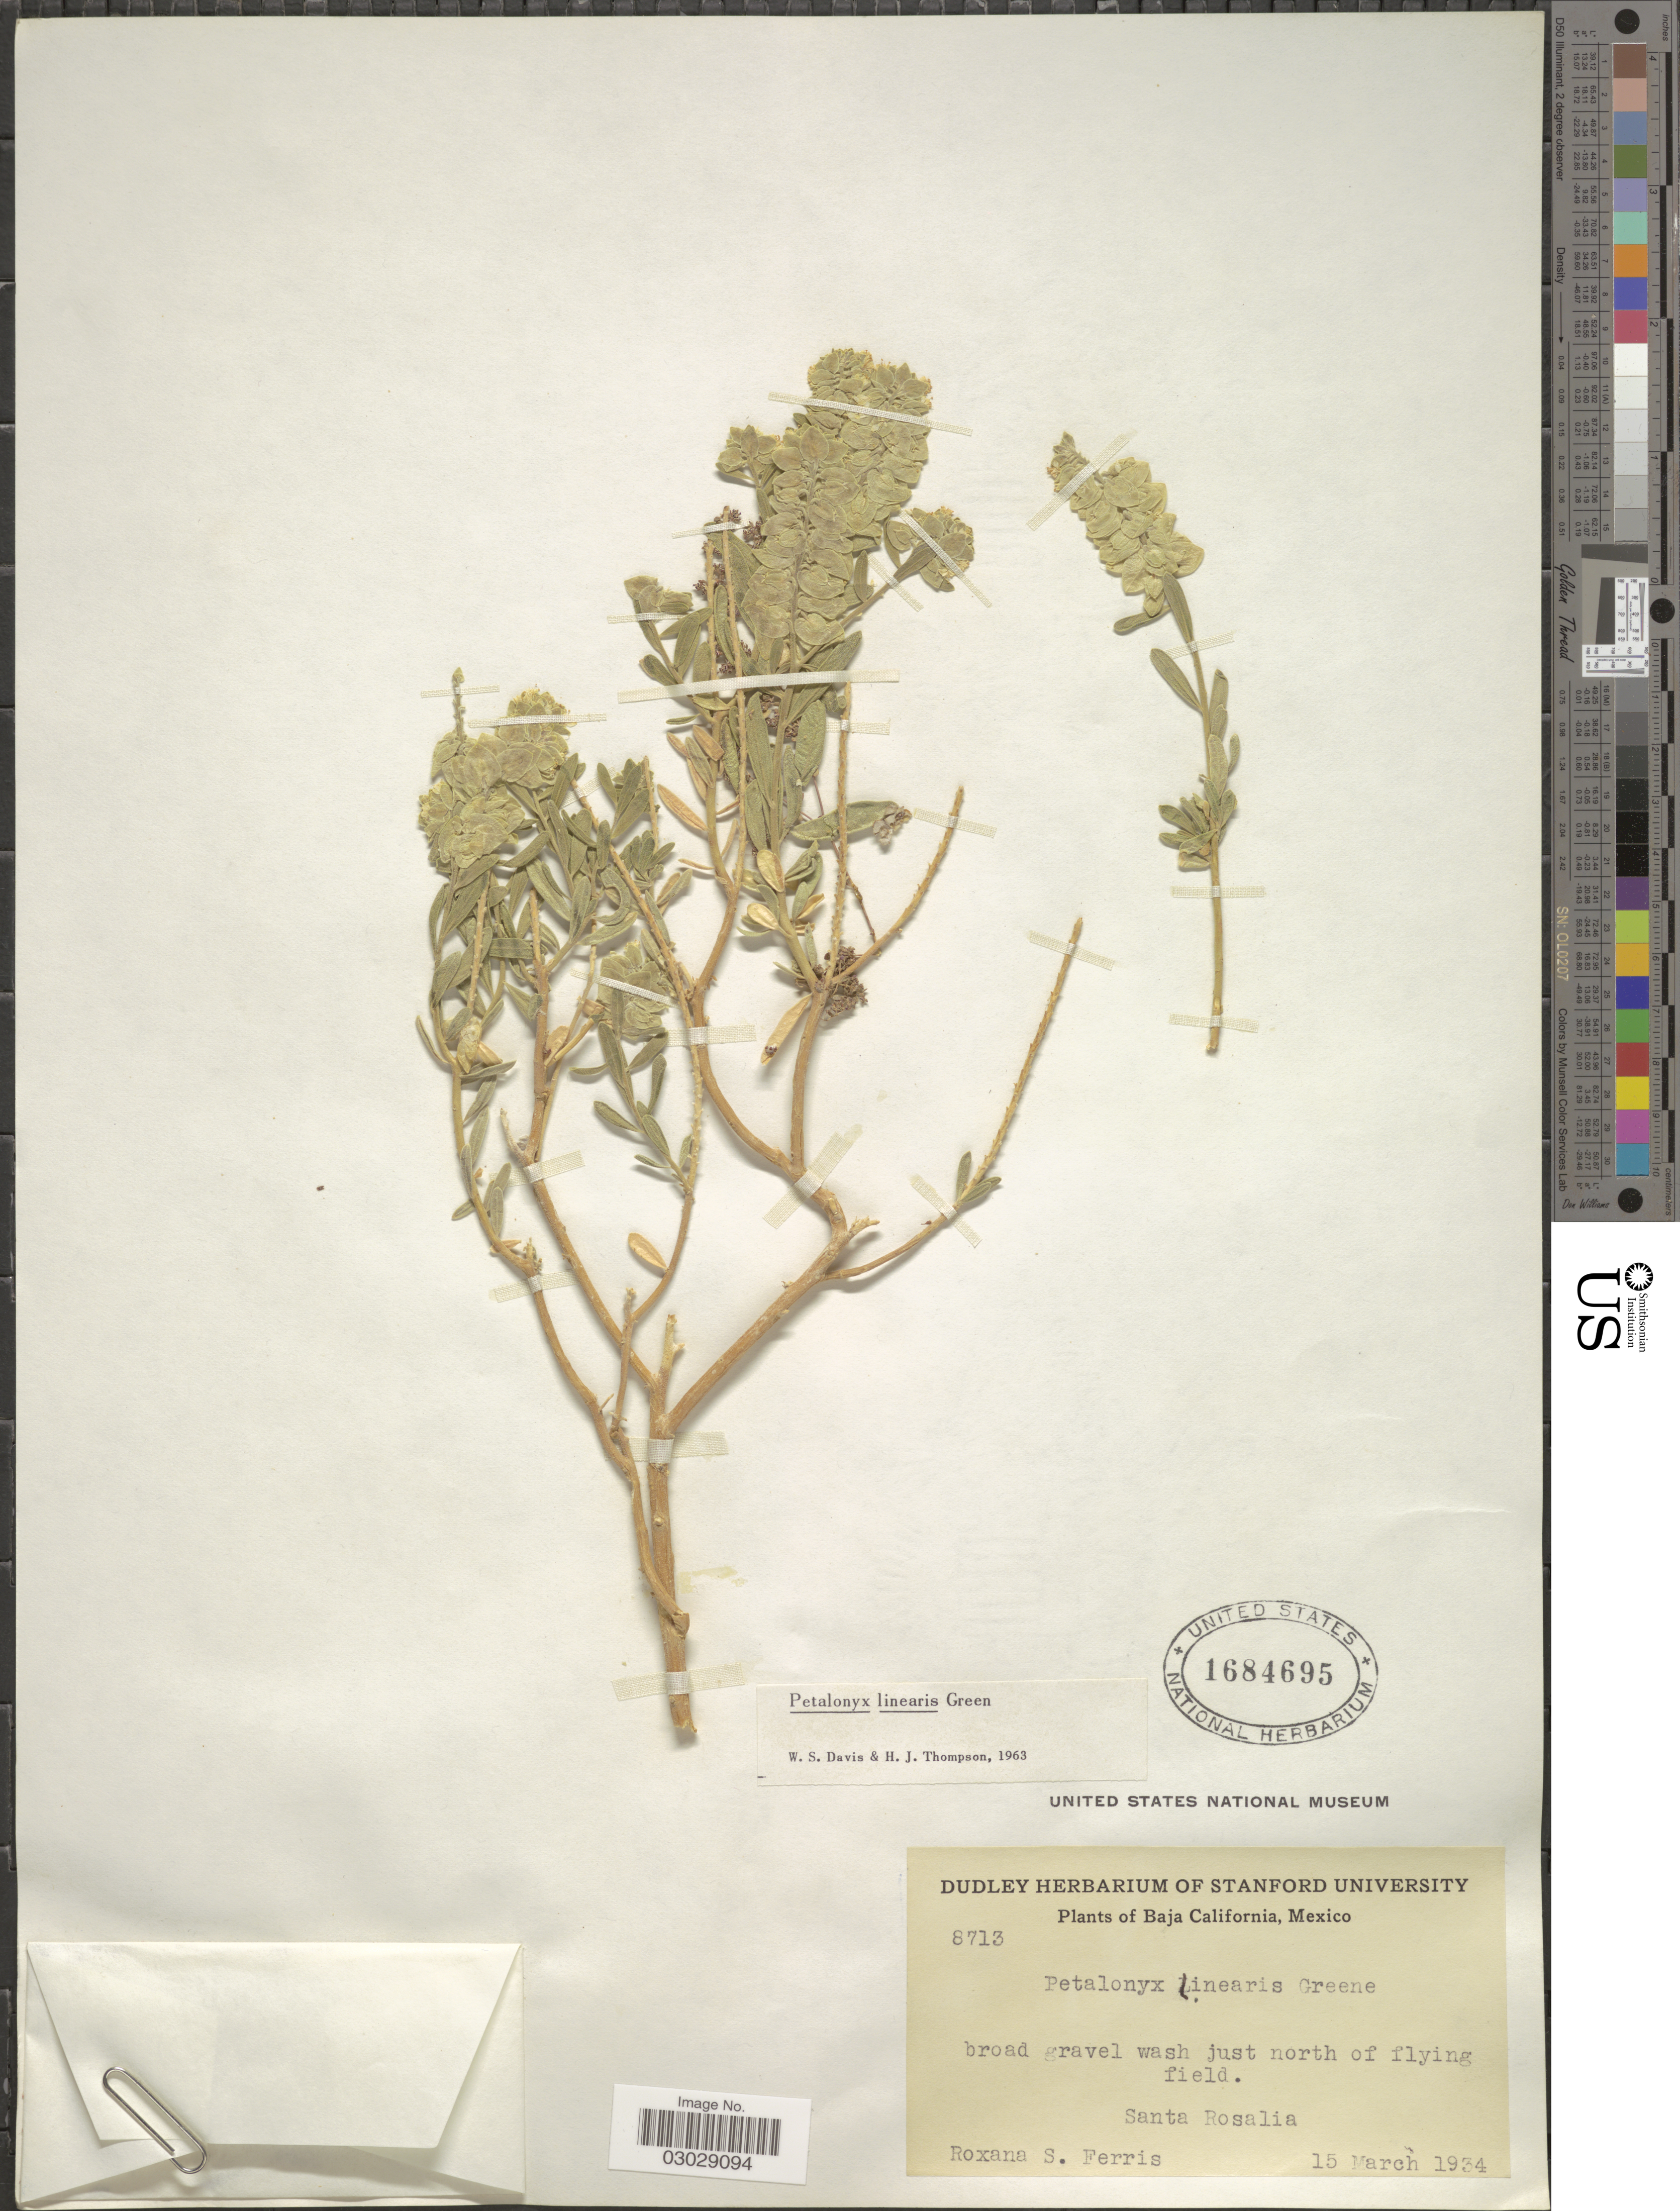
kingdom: Plantae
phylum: Tracheophyta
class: Magnoliopsida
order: Cornales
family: Loasaceae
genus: Petalonyx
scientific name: Petalonyx linearis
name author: Green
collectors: R. S. Ferris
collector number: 8713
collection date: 1934-03-15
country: Mexico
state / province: Baja California Sur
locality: Just north of flying field. Santa Rosalia.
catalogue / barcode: US 1684695